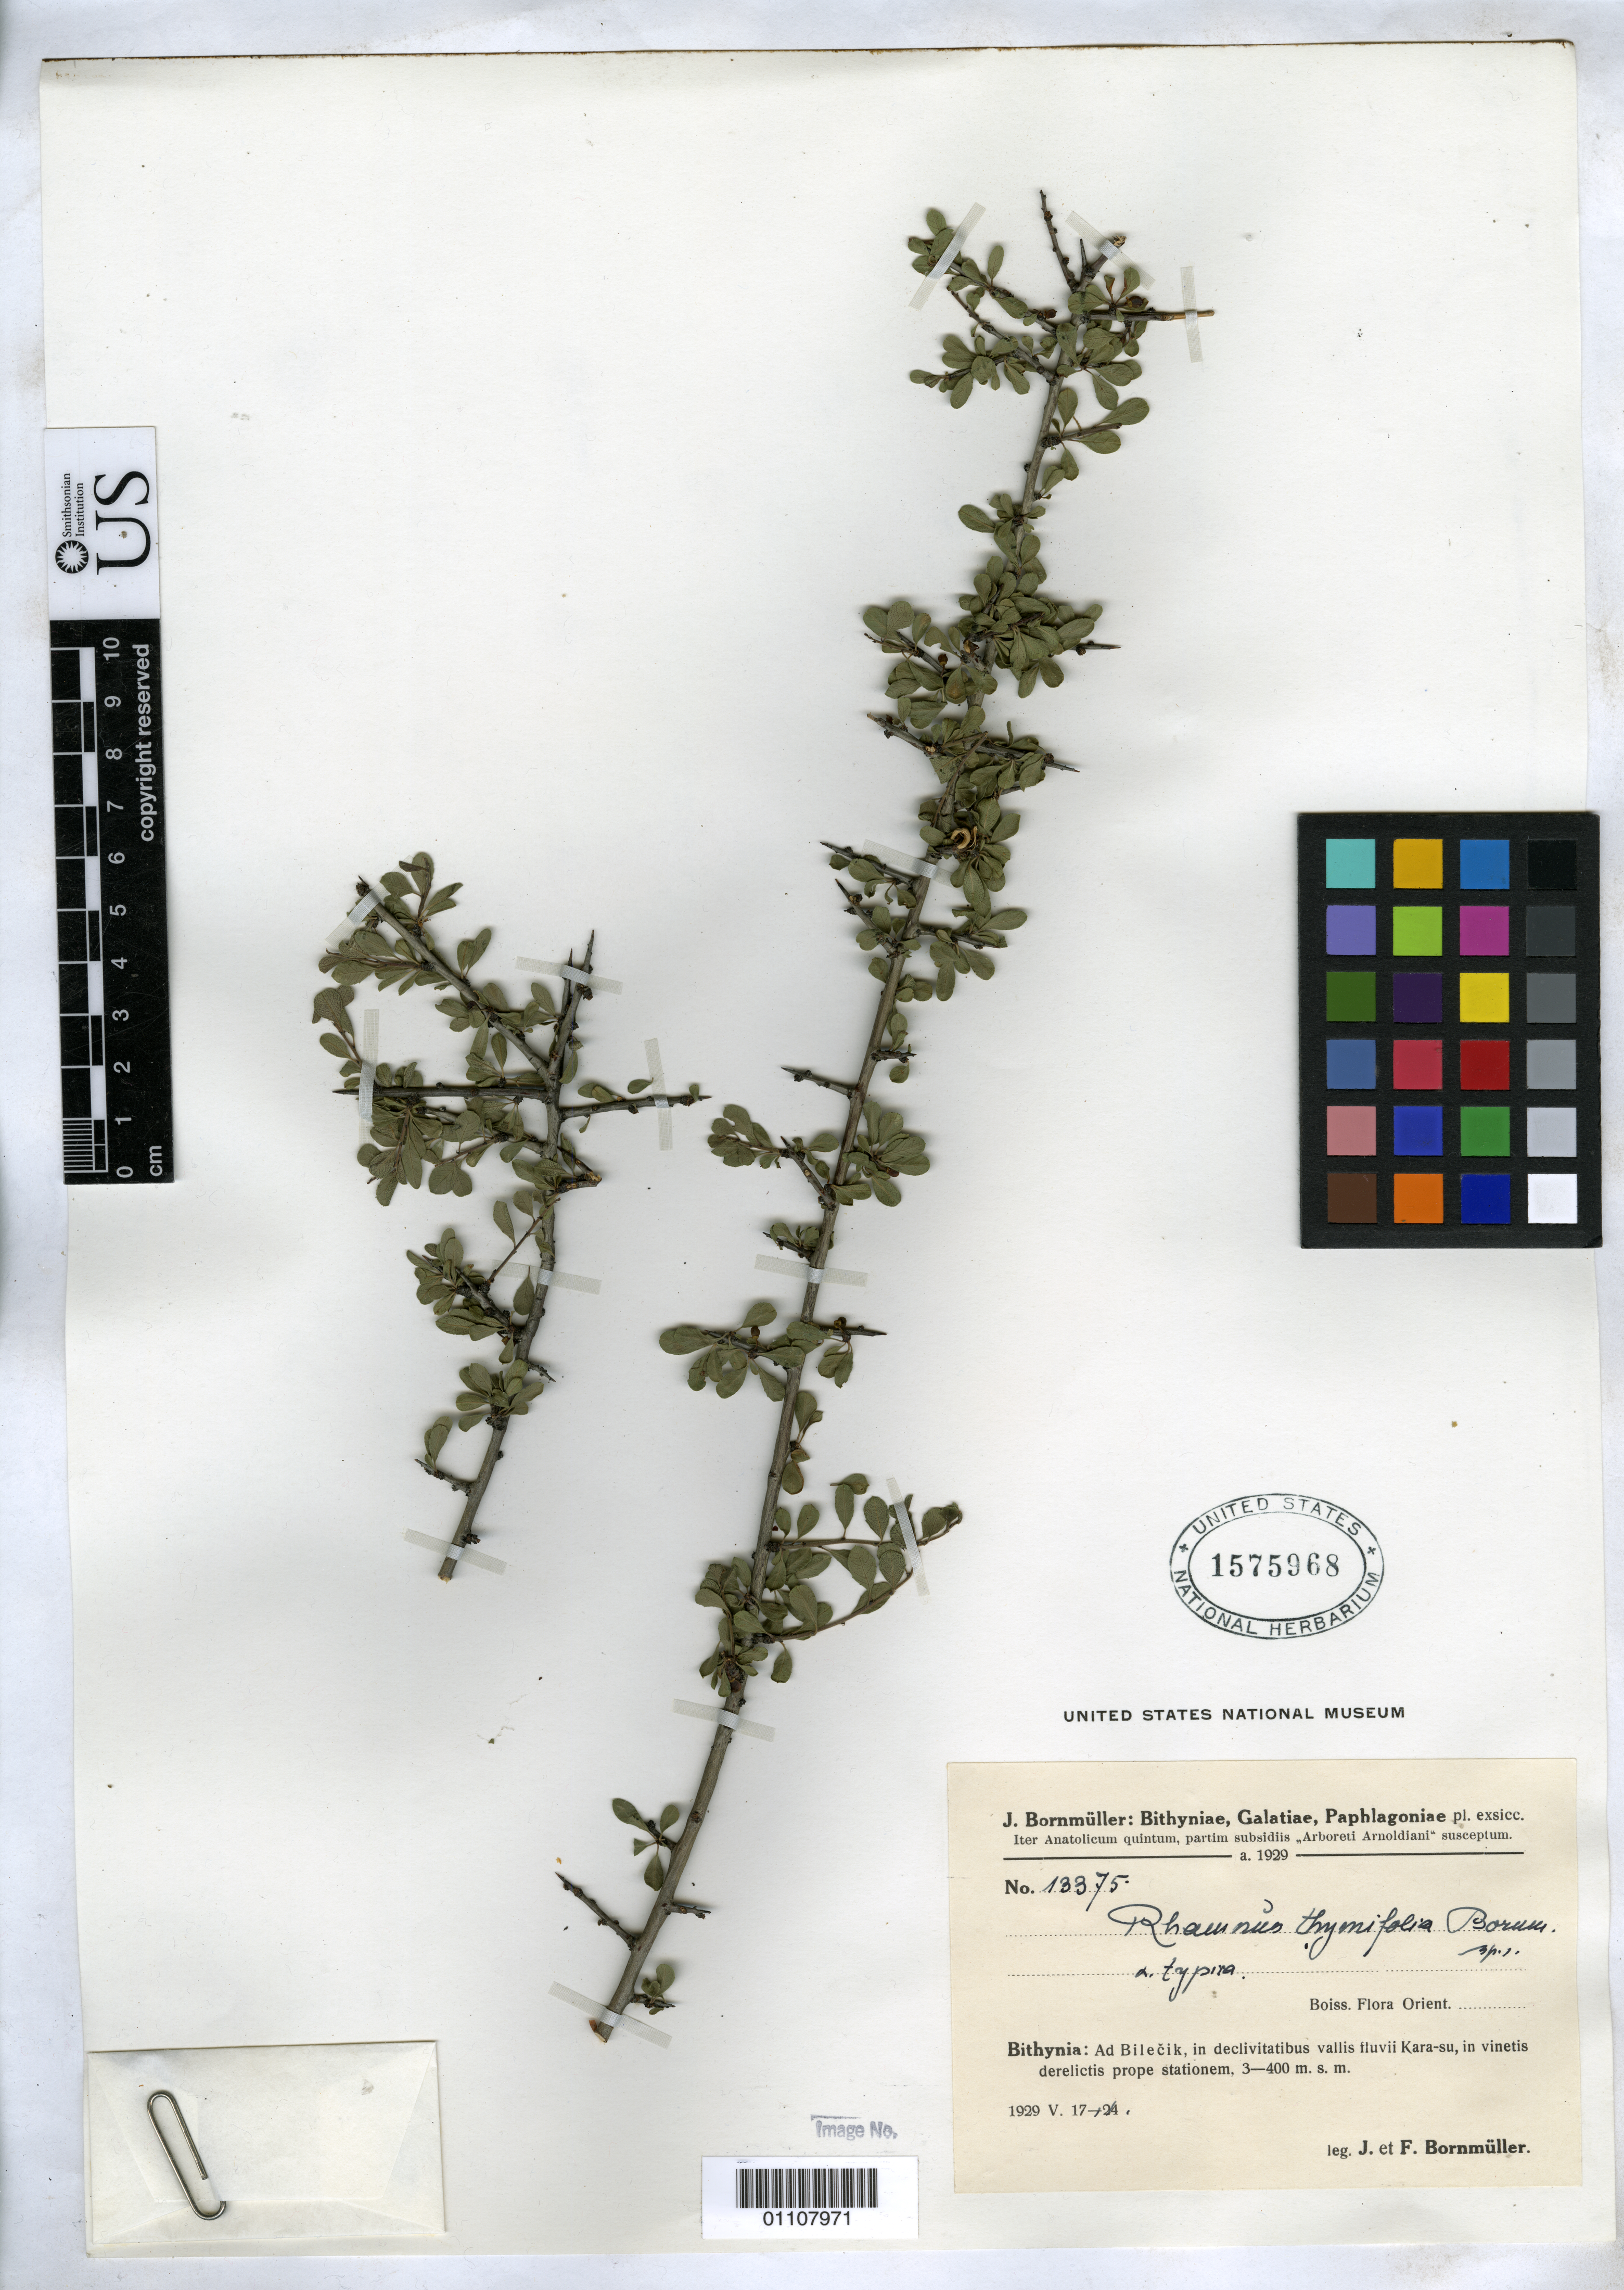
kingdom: Plantae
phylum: Tracheophyta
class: Magnoliopsida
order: Rosales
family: Rhamnaceae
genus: Rhamnus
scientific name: Rhamnus thymifolia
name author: Bornm.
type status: Type Collection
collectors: J. Bornmüller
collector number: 13375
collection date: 1929-05-17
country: Turkey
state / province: Bilecik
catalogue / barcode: US 1575968